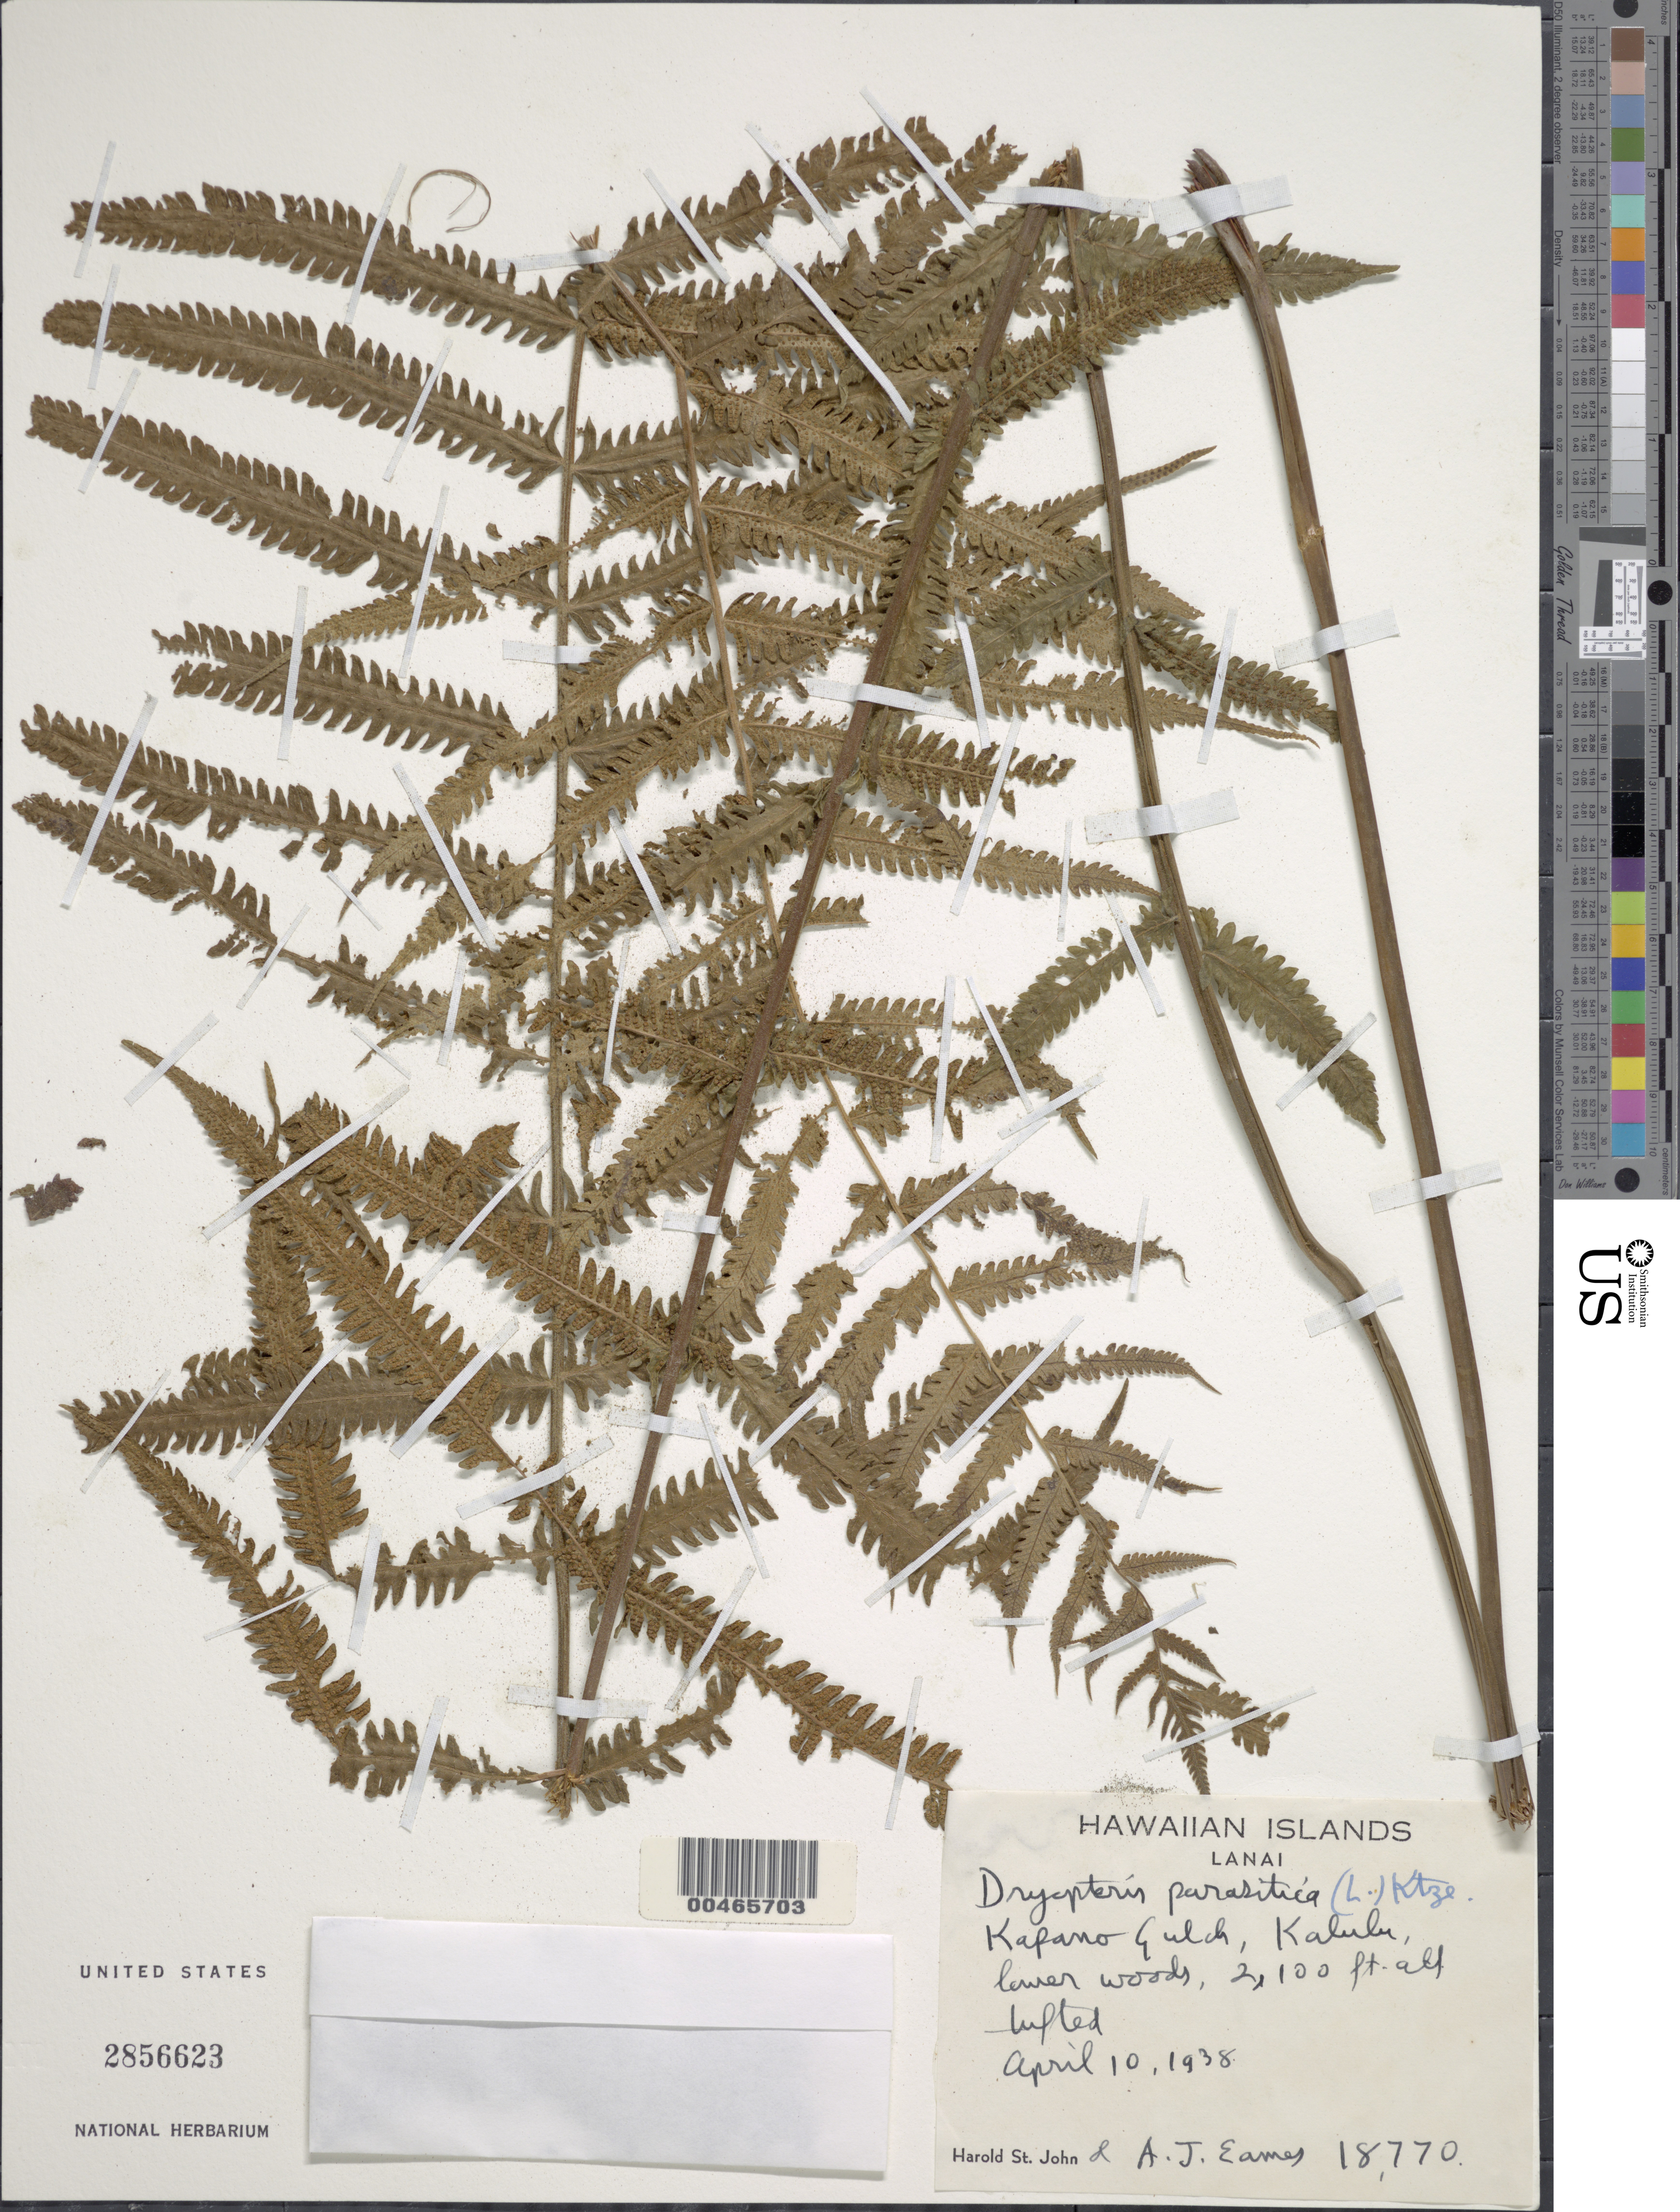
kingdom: Plantae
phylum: Tracheophyta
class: Polypodiopsida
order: Polypodiales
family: Thelypteridaceae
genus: Christella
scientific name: Christella parasitica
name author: (L.) H. Lév.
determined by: Wagner, W. L., (BOT), Smithsonian Institution - National Museum of Natural History (UNITED STATES)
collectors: H. St. John & A. J. Eames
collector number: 18770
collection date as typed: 10 Apr 1938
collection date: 1938-04-10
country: United States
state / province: Hawaii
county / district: Kauai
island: Kaua'i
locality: Kapano Gulch, Kalulu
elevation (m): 640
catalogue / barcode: US 2856623